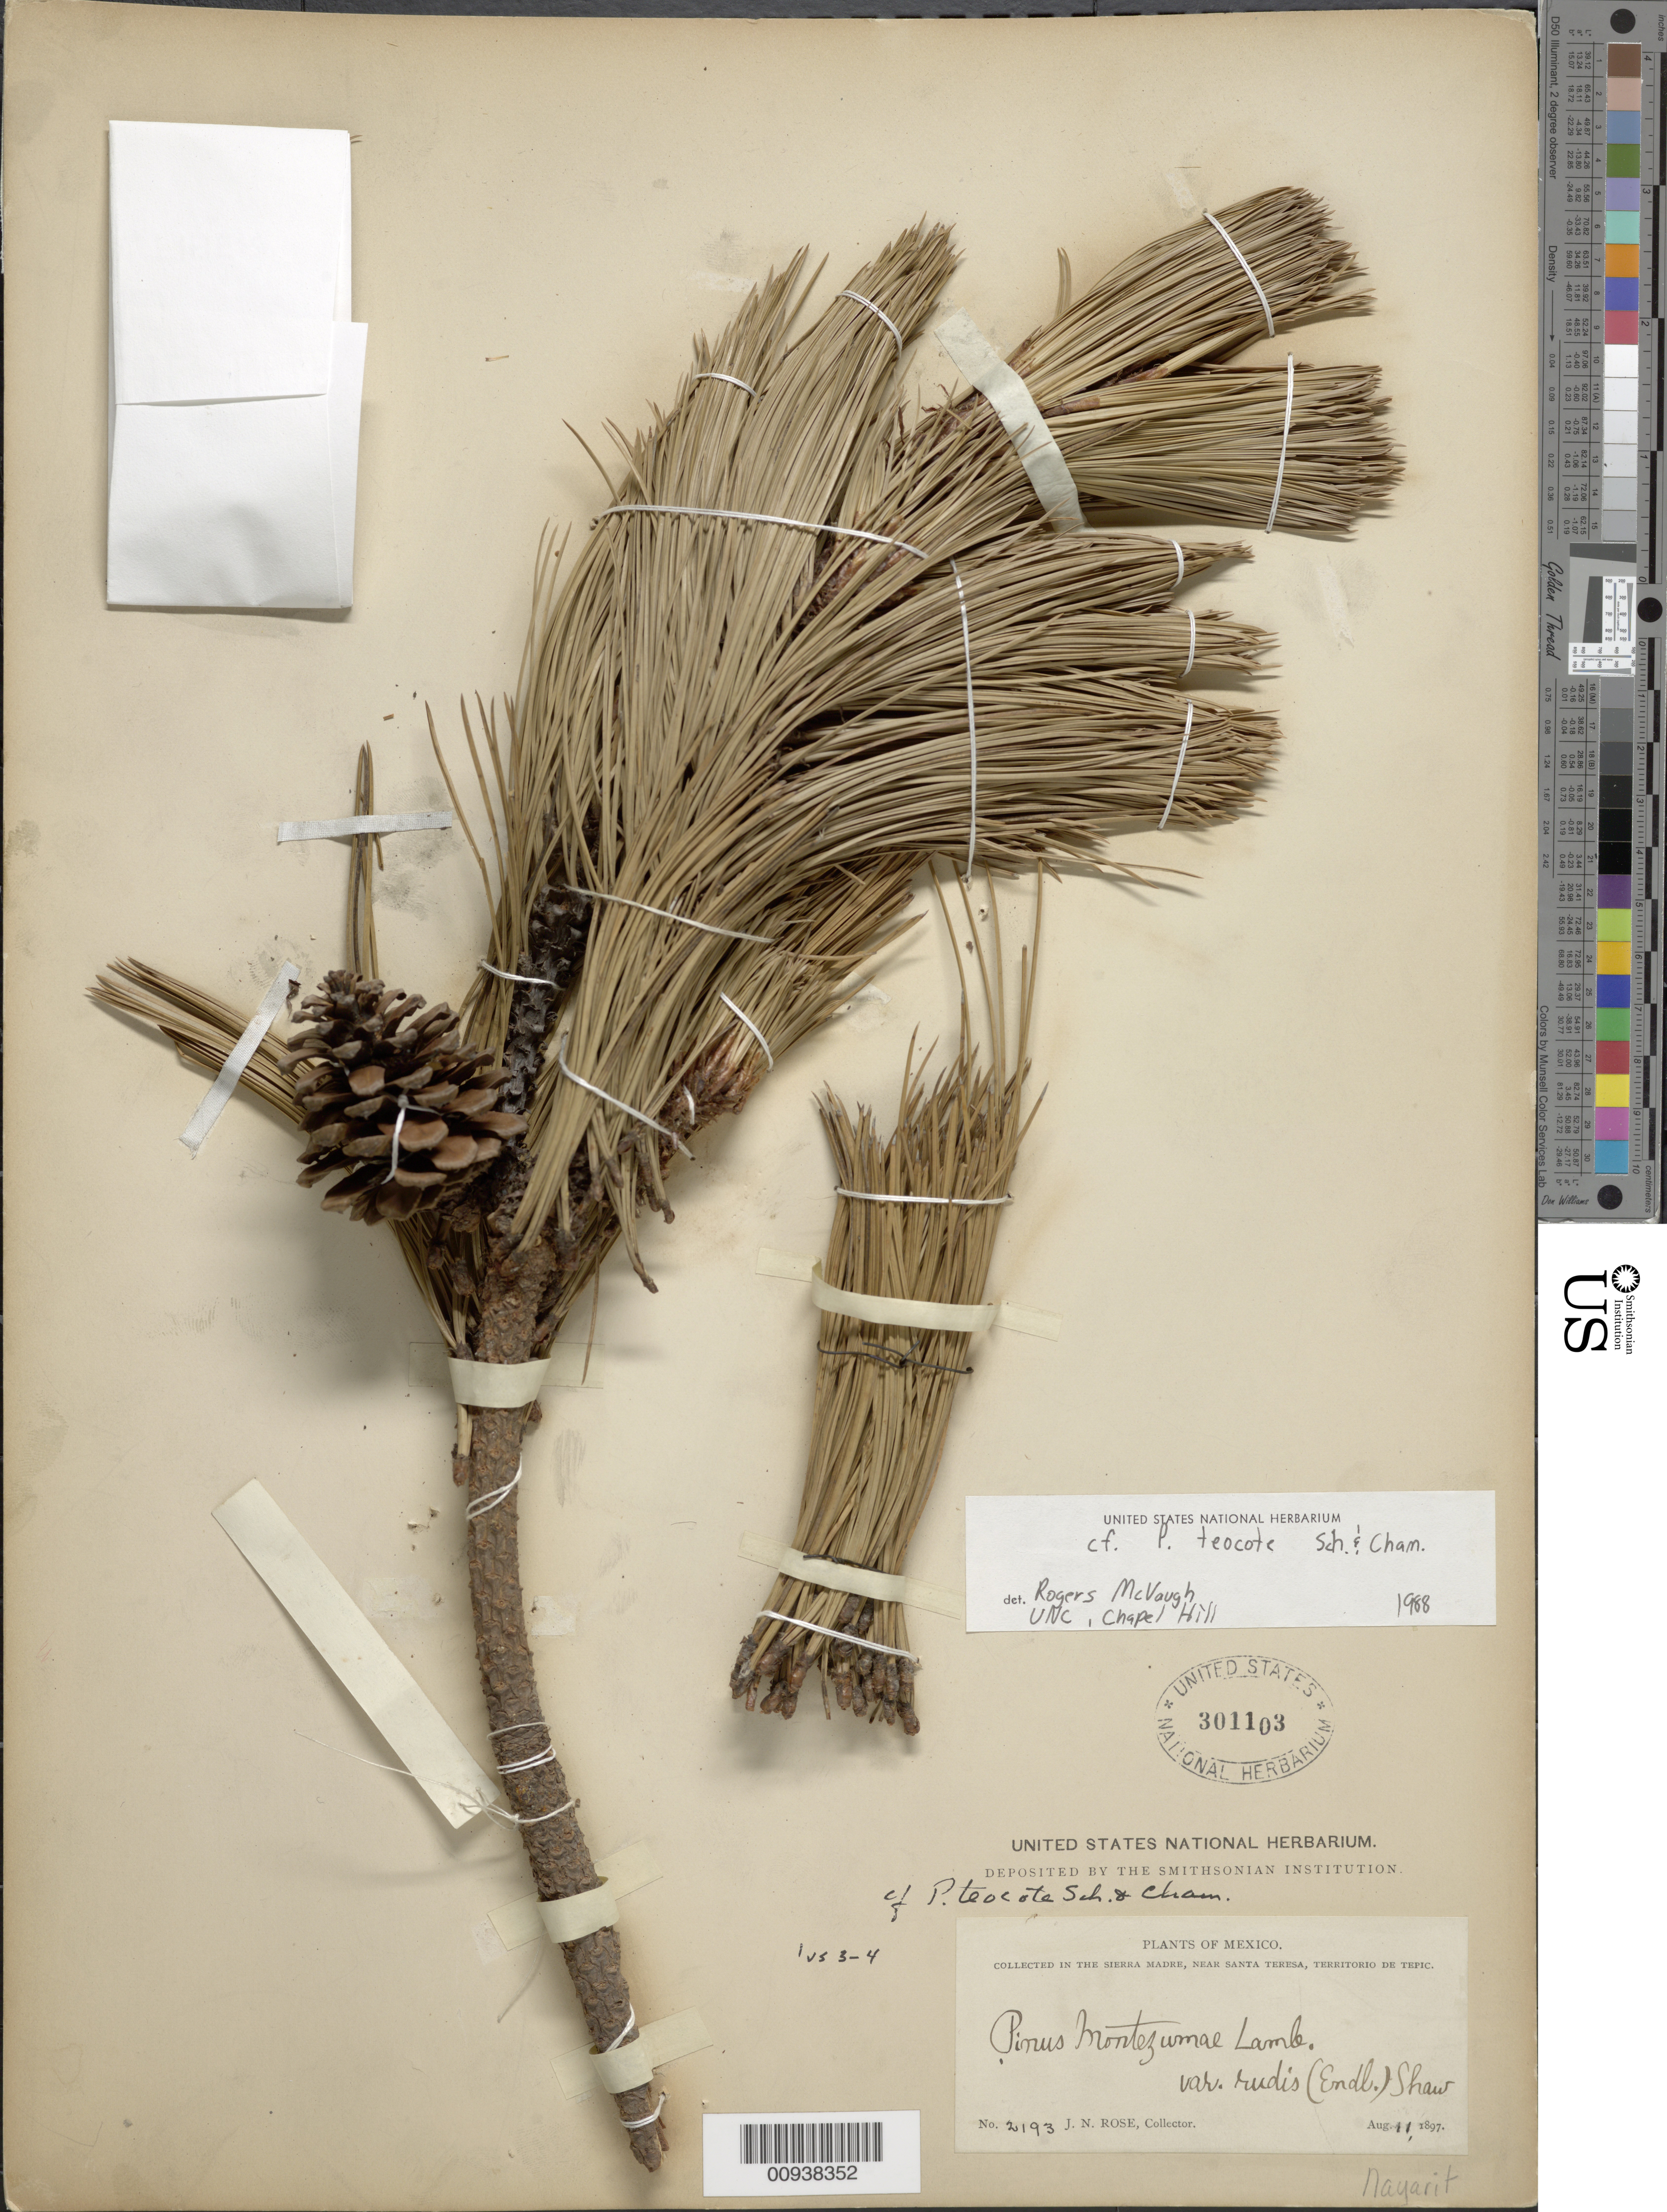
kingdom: Plantae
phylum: Tracheophyta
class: Pinopsida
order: Pinales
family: Pinaceae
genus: Pinus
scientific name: Pinus teocote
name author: Schltdl. & Cham.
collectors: J. N. Rose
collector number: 2193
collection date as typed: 11 Aug 1897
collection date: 1897-08-11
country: Mexico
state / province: Nayarit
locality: In the Sierra Madre near Santa Teresa, Territorio de Tepic.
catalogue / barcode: US 301103